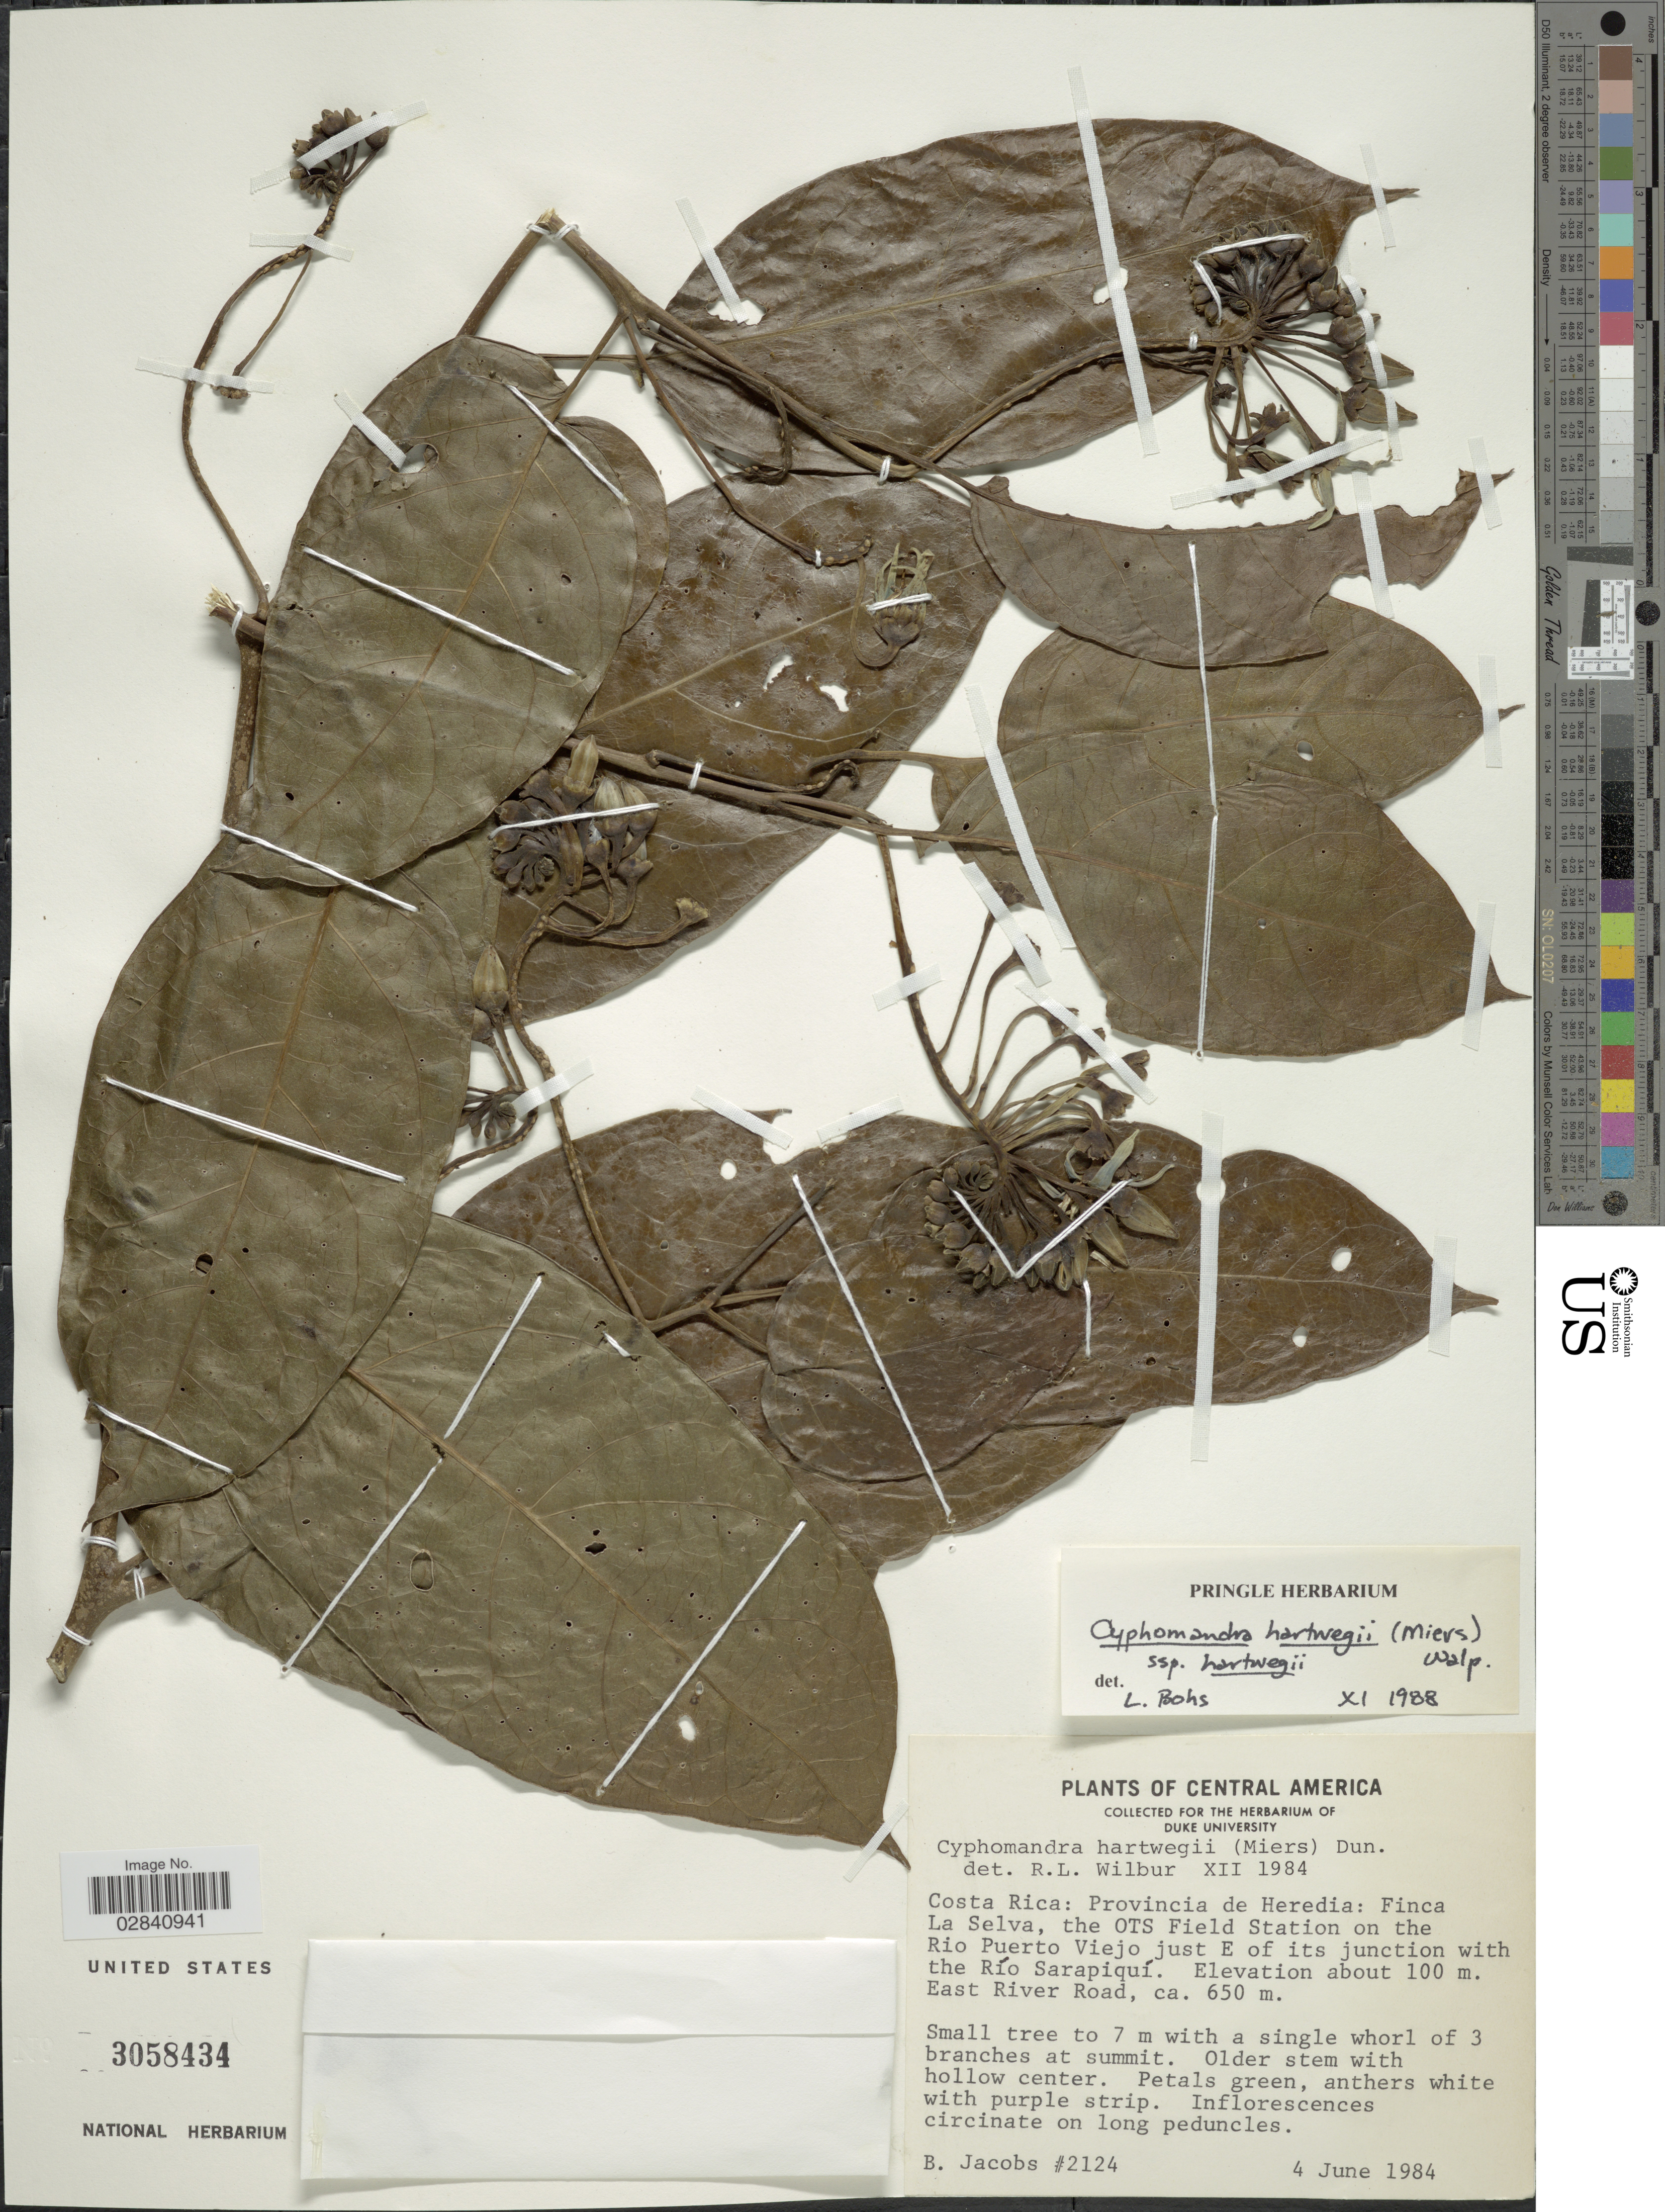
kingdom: Plantae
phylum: Tracheophyta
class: Magnoliopsida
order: Solanales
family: Solanaceae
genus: Cyphomandra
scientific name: Cyphomandra hartwegii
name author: (Miers) Sendtn. ex Walp.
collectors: B. Jacobs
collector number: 2124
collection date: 1984-06-04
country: Costa Rica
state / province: Heredia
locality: Finca La Selva, the OTS Field Station on the Rio Puerto Viejo just E of its junction with the Río Sarapiquí. East of River Road, ca. 650 m.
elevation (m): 100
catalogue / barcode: US 3058434